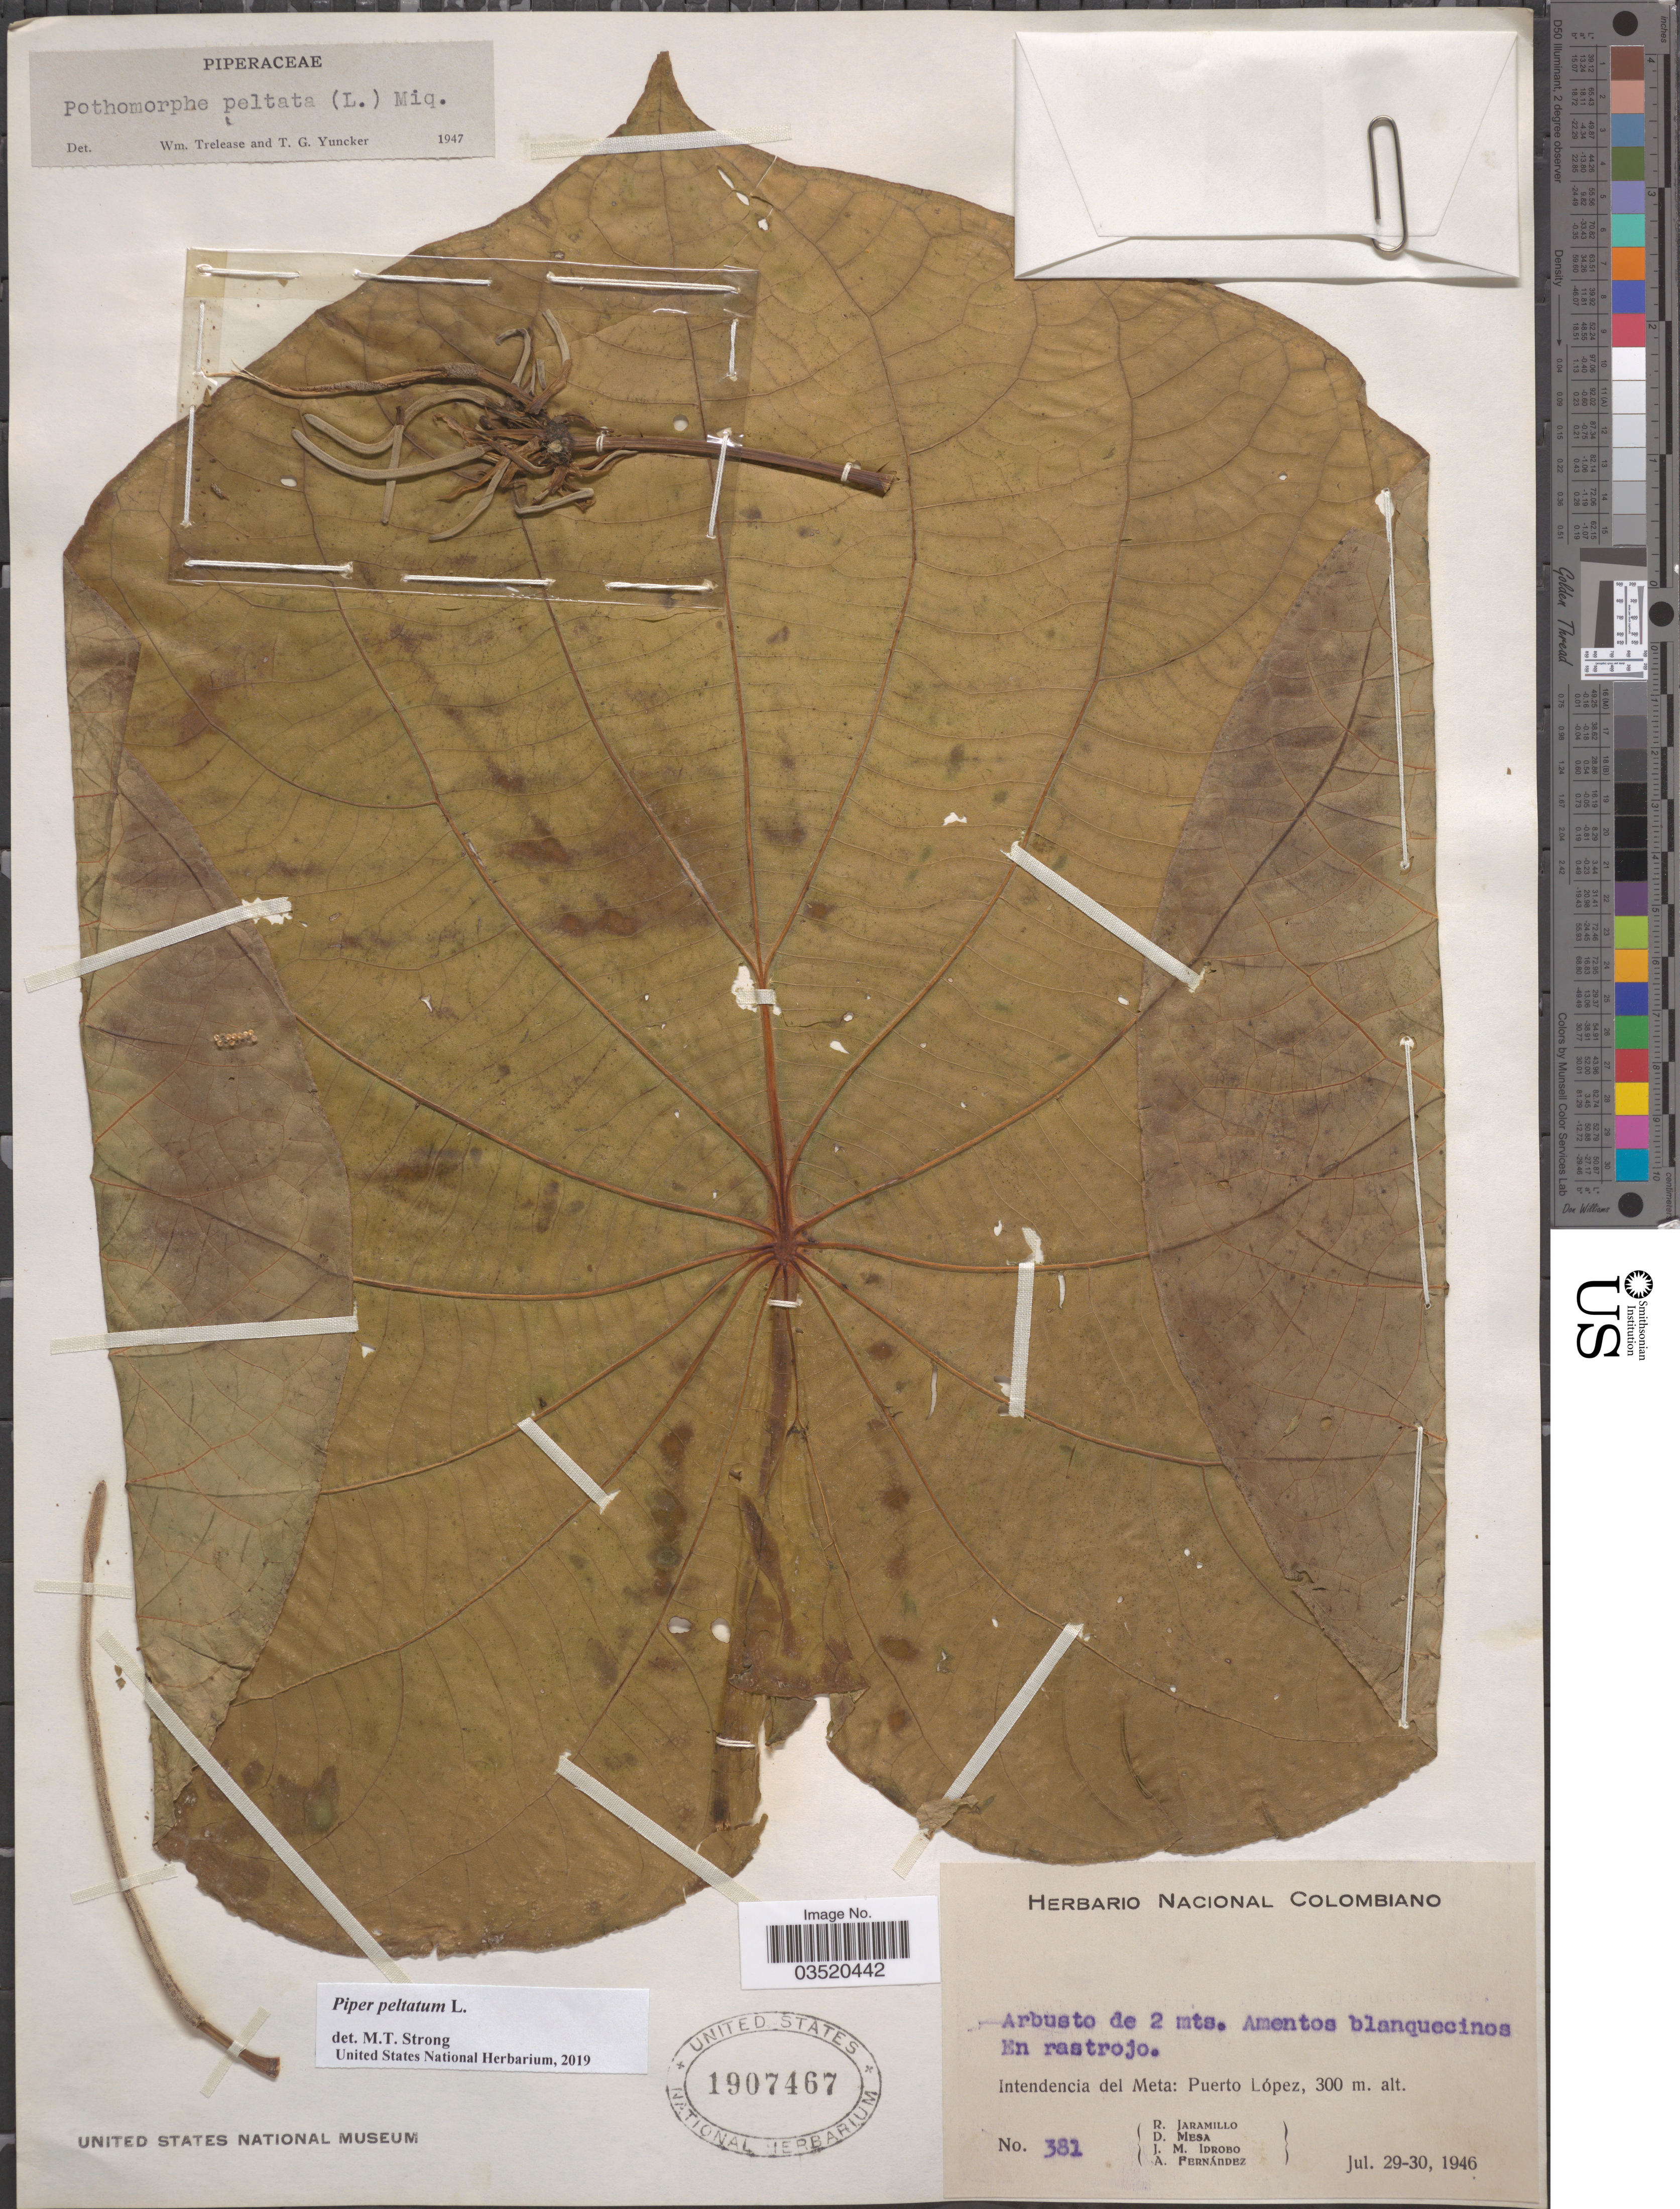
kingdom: Plantae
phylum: Tracheophyta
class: Magnoliopsida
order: Piperales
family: Piperaceae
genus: Piper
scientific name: Piper peltatum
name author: L.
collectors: R. Jaramillo, D. Mesa, J. M. Idrobo & A. Fernández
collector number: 381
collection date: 1946-07-29/1946-07-30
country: Colombia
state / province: Meta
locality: Intendencia del Meta: Puerto López.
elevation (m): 300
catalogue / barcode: US 1907467